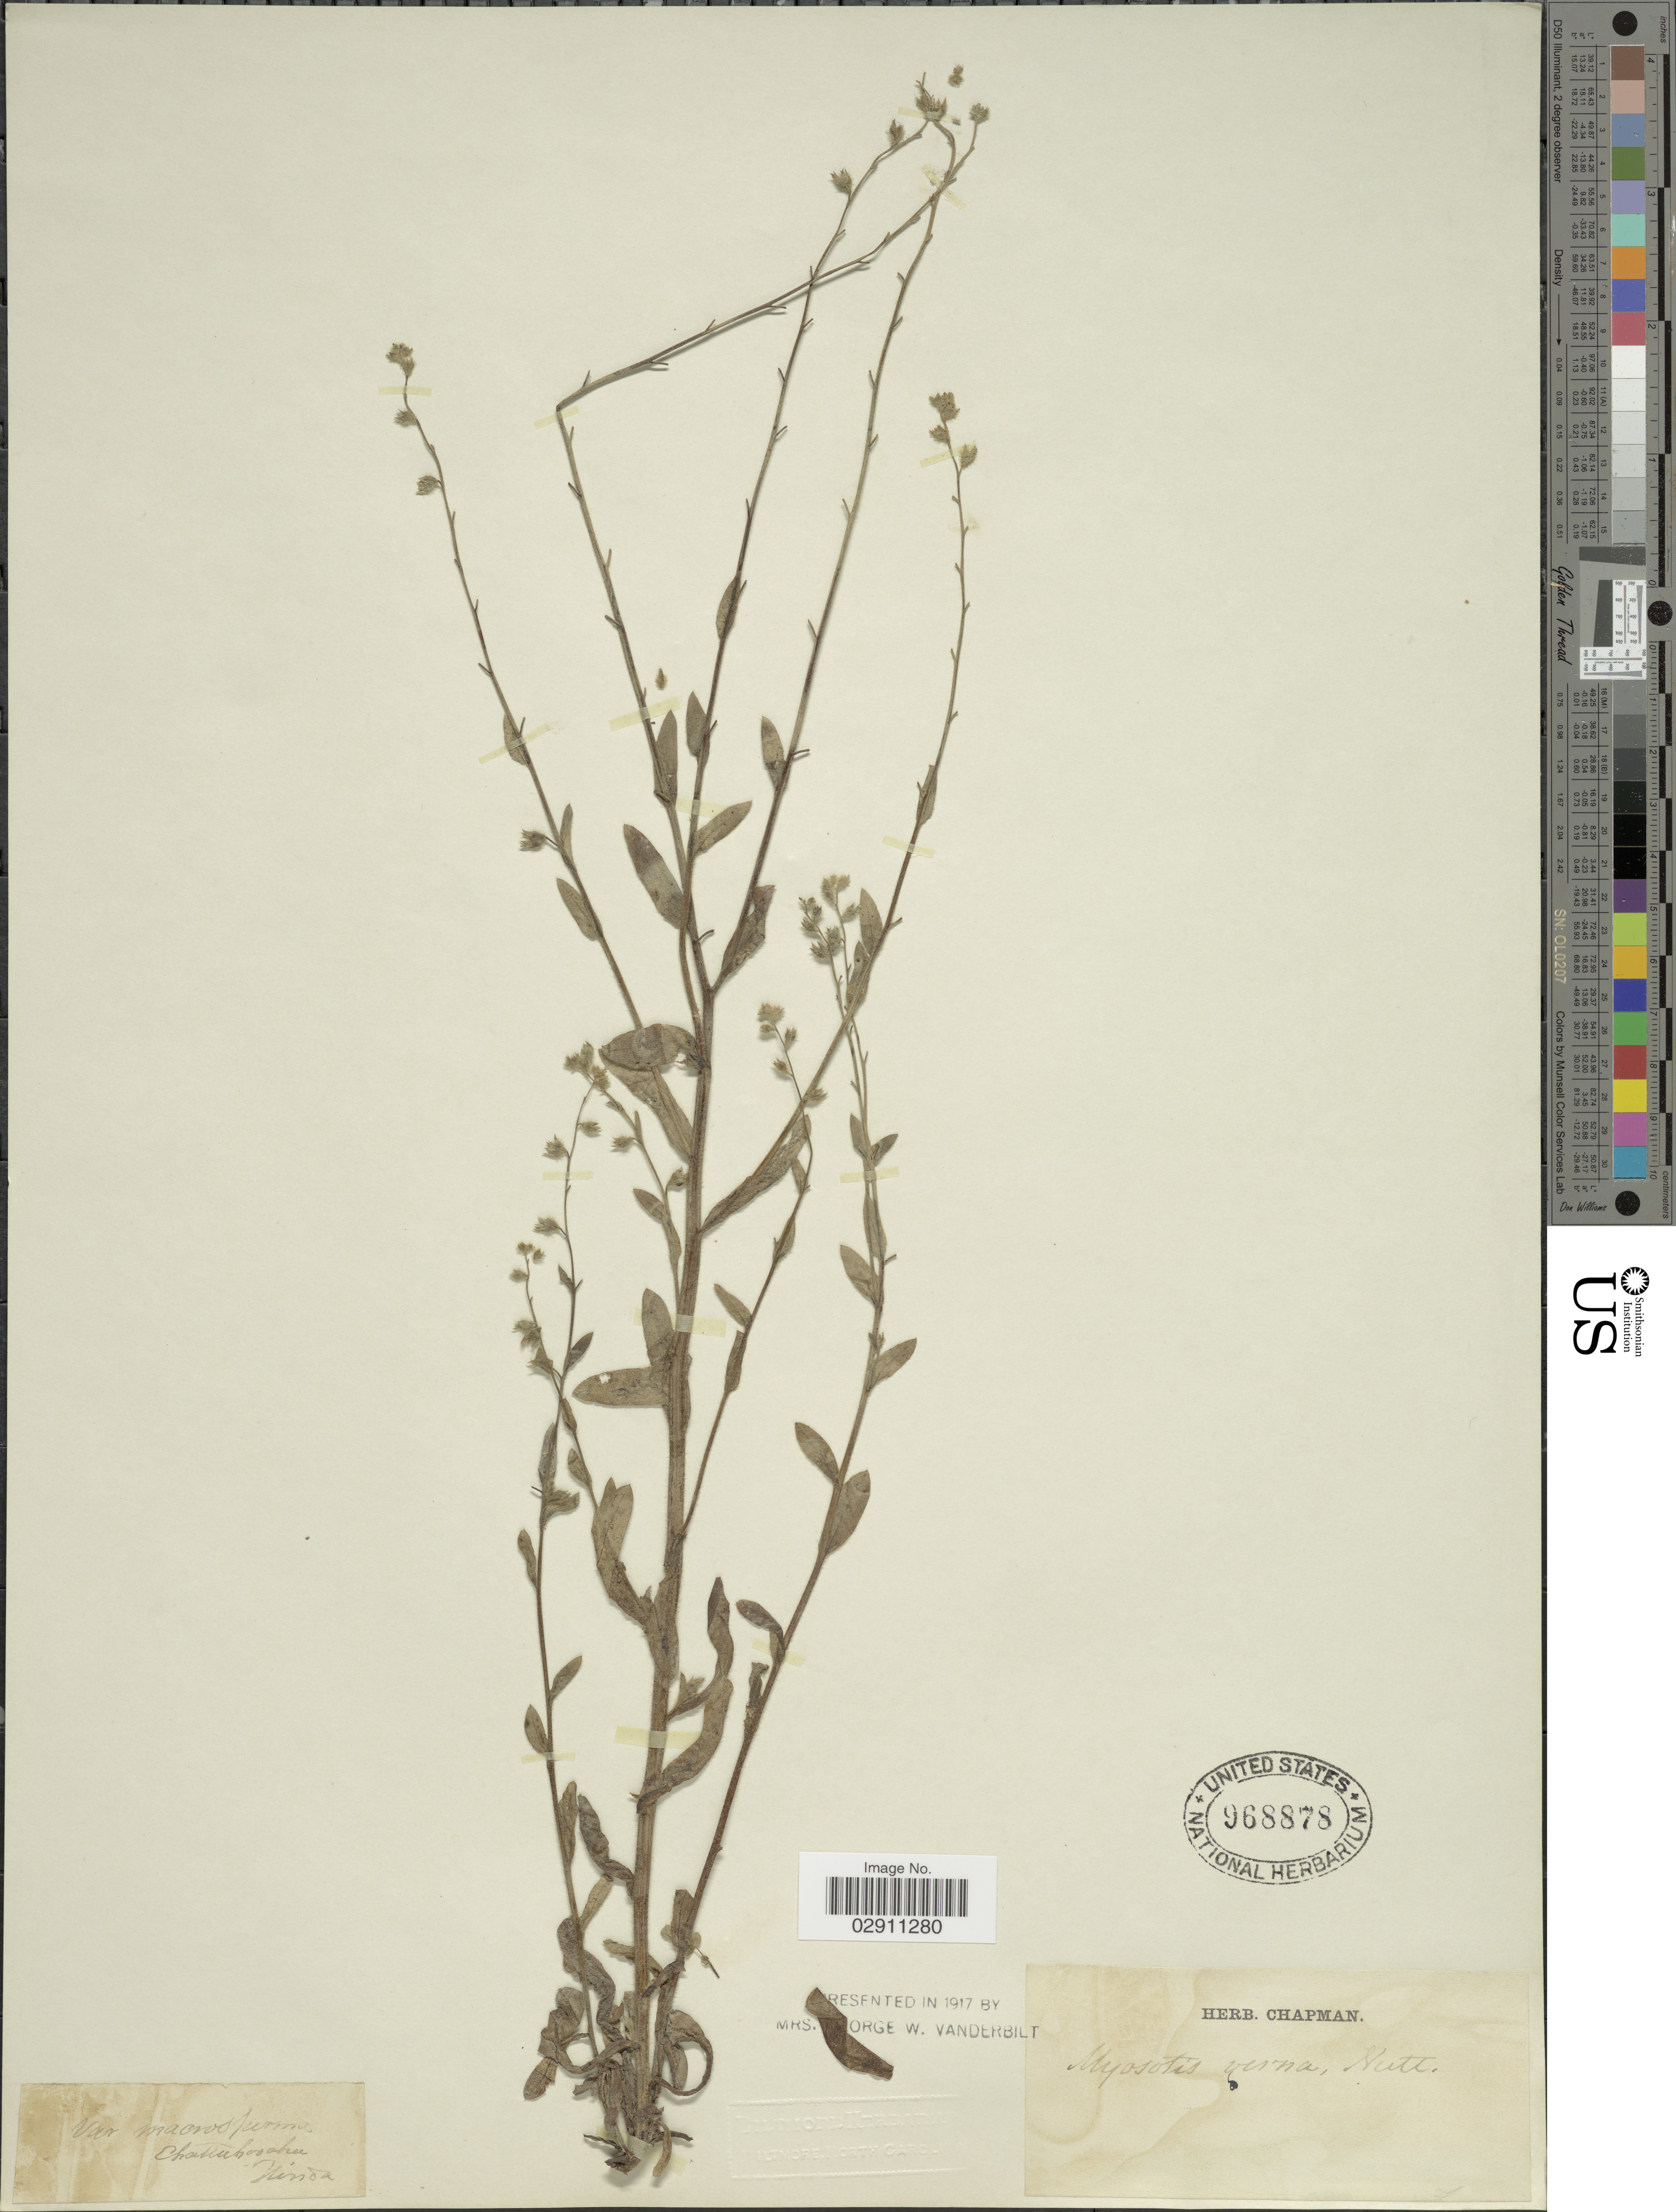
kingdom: Plantae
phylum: Tracheophyta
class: Magnoliopsida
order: Boraginales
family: Boraginaceae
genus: Myosotis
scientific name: Myosotis macrosperma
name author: Engelm.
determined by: Goldman, Doug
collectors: ex herb. Chapman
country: United States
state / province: Florida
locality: Chattahoochee Florida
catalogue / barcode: US 968878